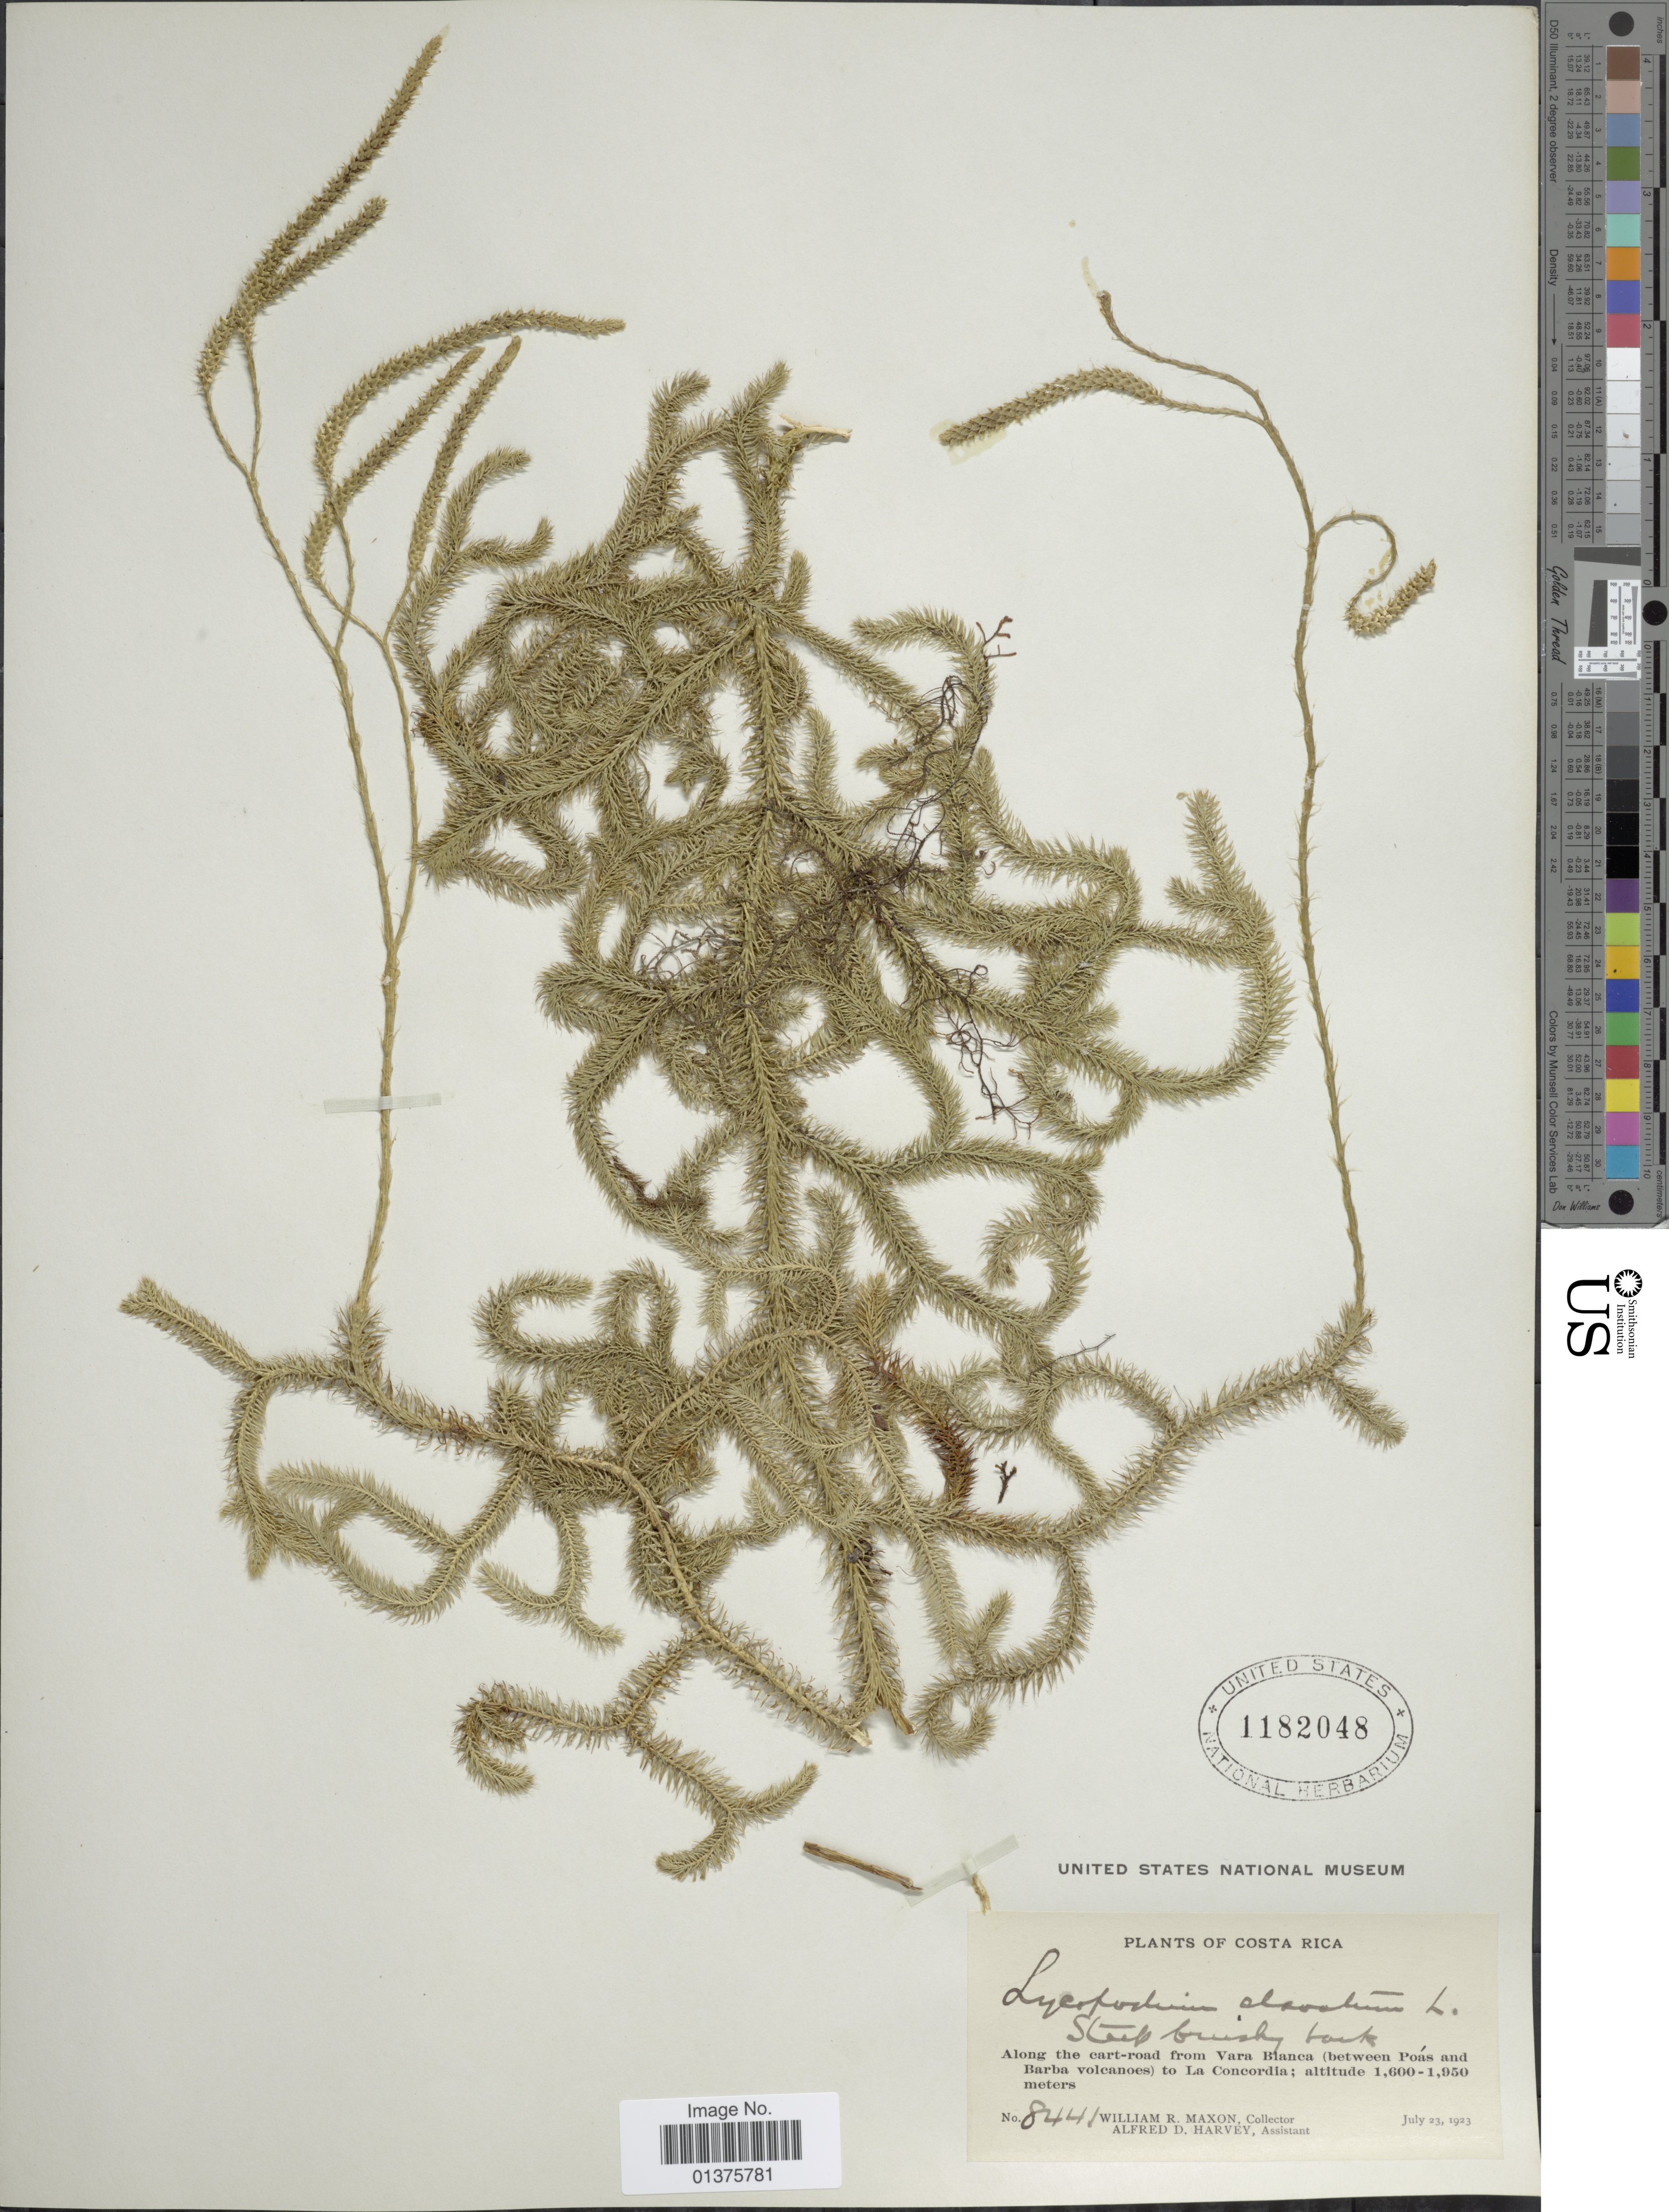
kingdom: Plantae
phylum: Tracheophyta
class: Lycopodiopsida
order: Lycopodiales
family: Lycopodiaceae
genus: Lycopodium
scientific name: Lycopodium clavatum var. aristatum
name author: (Humb. & Bonpl. ex Willd.) Spring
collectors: W. R. Maxon & A. D. Harvey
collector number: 8441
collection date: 1923-07-23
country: Costa Rica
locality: ALong the cart-road from Vara Blanca(between Poas and Barba volvanoes) to La Concordia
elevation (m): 1600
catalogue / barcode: US 1182048